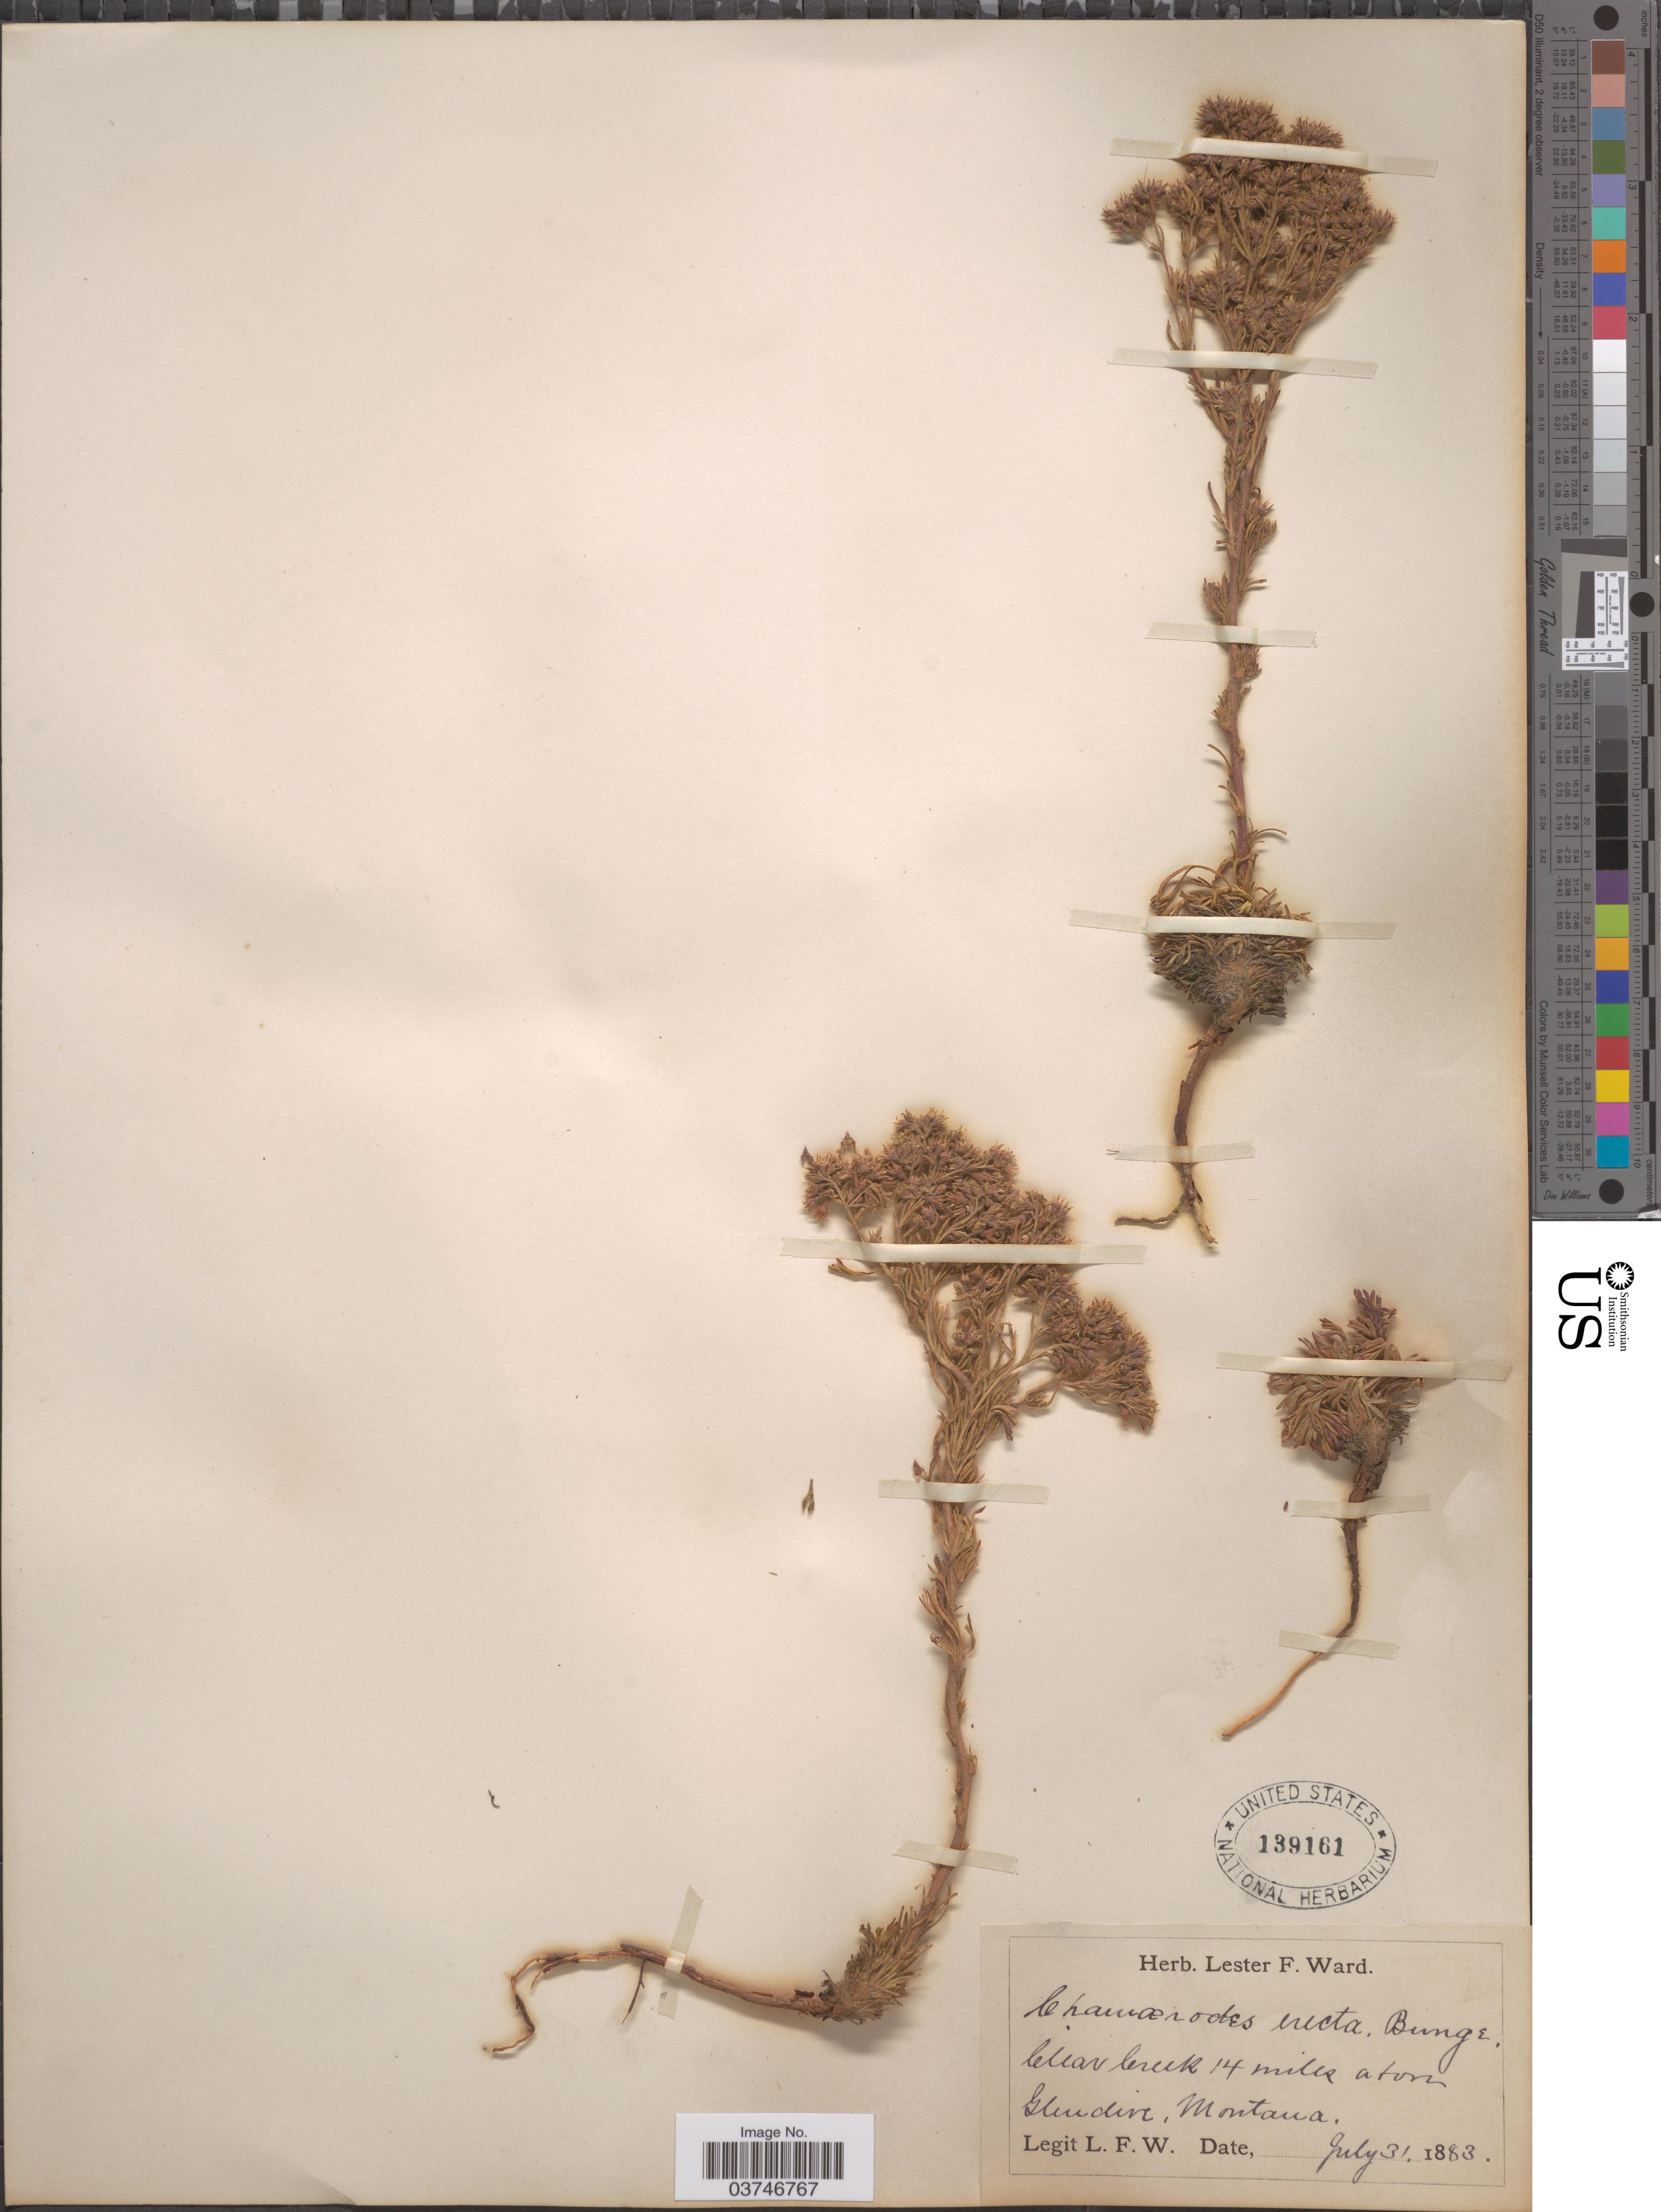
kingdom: Plantae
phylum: Tracheophyta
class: Magnoliopsida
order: Rosales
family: Rosaceae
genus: Chamaerhodos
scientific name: Chamaerhodos erecta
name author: (L.) Bunge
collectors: L. F. Ward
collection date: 1883-07-31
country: United States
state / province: Montana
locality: Clear Creek 14 miles at on Glendive.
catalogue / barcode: US 139161